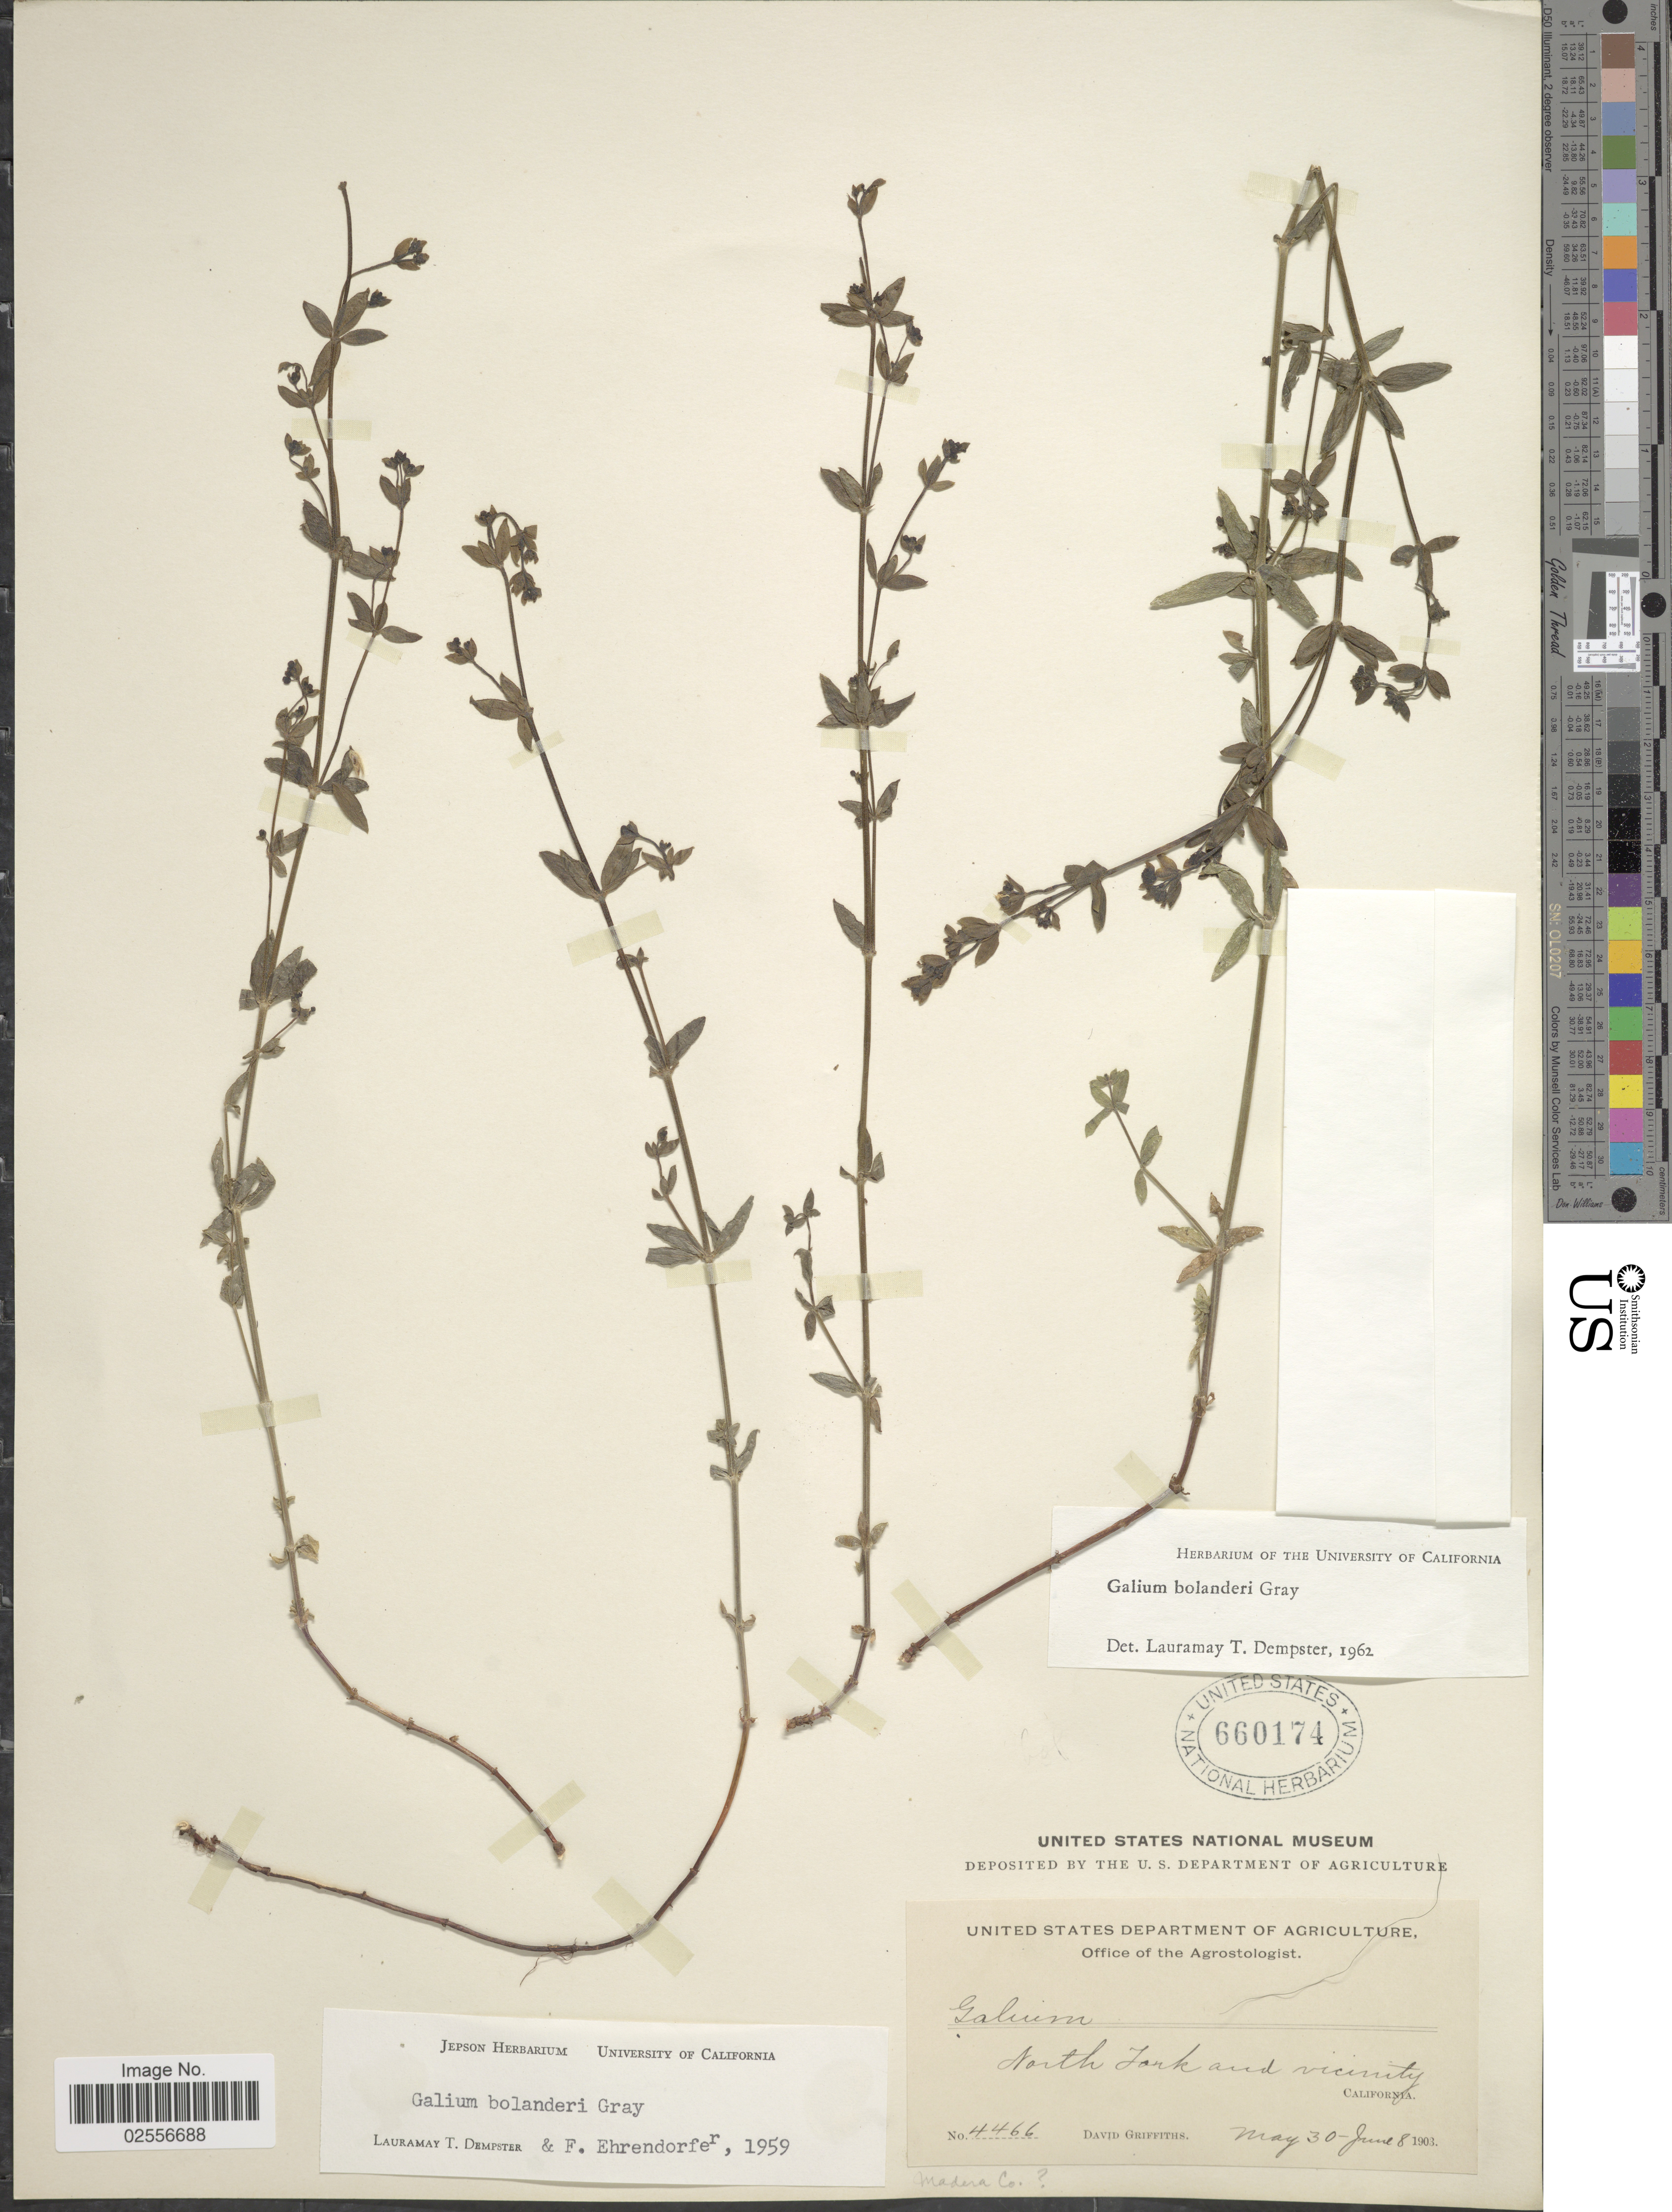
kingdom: Plantae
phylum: Tracheophyta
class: Magnoliopsida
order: Gentianales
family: Rubiaceae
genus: Galium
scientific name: Galium bolanderi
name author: A. Gray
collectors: D. Griffiths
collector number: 4466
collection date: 1903-05-30/1903-06-08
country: United States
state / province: California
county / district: Madera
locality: North Fork and vicinity. Madera Co [unsure placement]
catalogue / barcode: US 660174